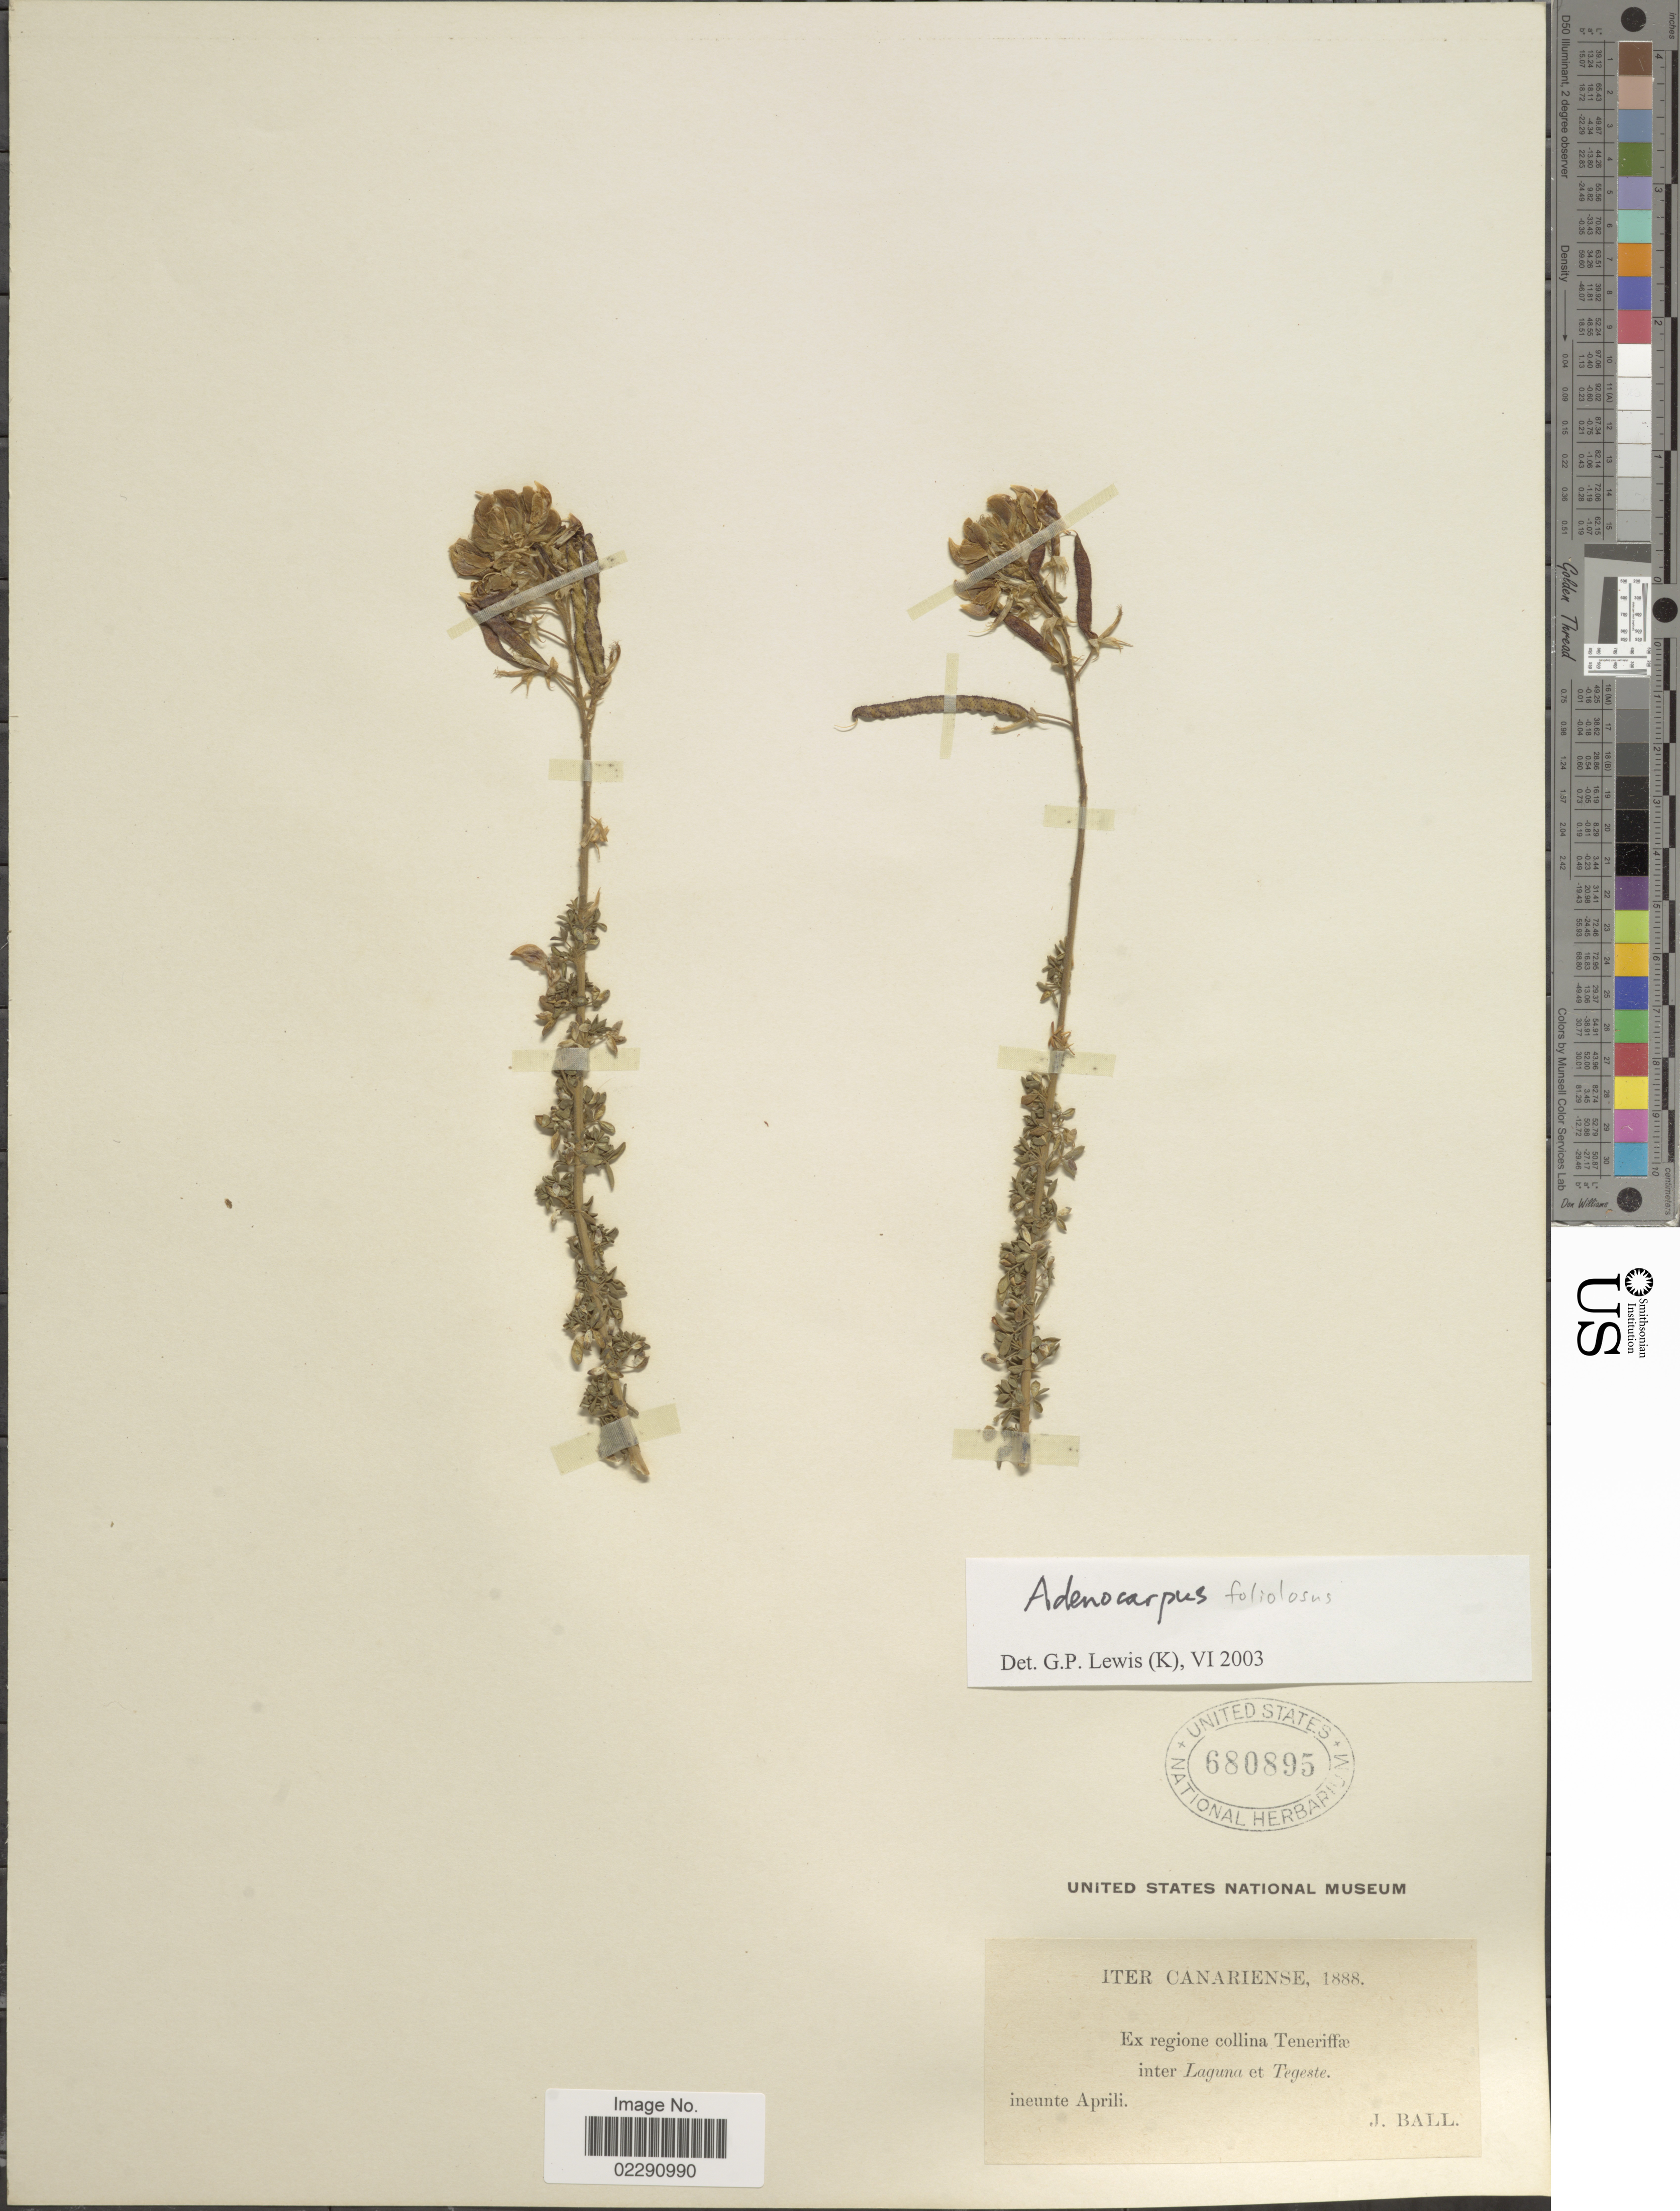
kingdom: Plantae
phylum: Tracheophyta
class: Magnoliopsida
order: Fabales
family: Fabaceae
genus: Adenocarpus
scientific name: Adenocarpus foliolosus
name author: DC.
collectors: J. Ball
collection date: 1888-04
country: Spain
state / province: Canarias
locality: Canariensis, regione collina Teneriffae, inter Laguna et Tegeste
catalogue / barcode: US 680895